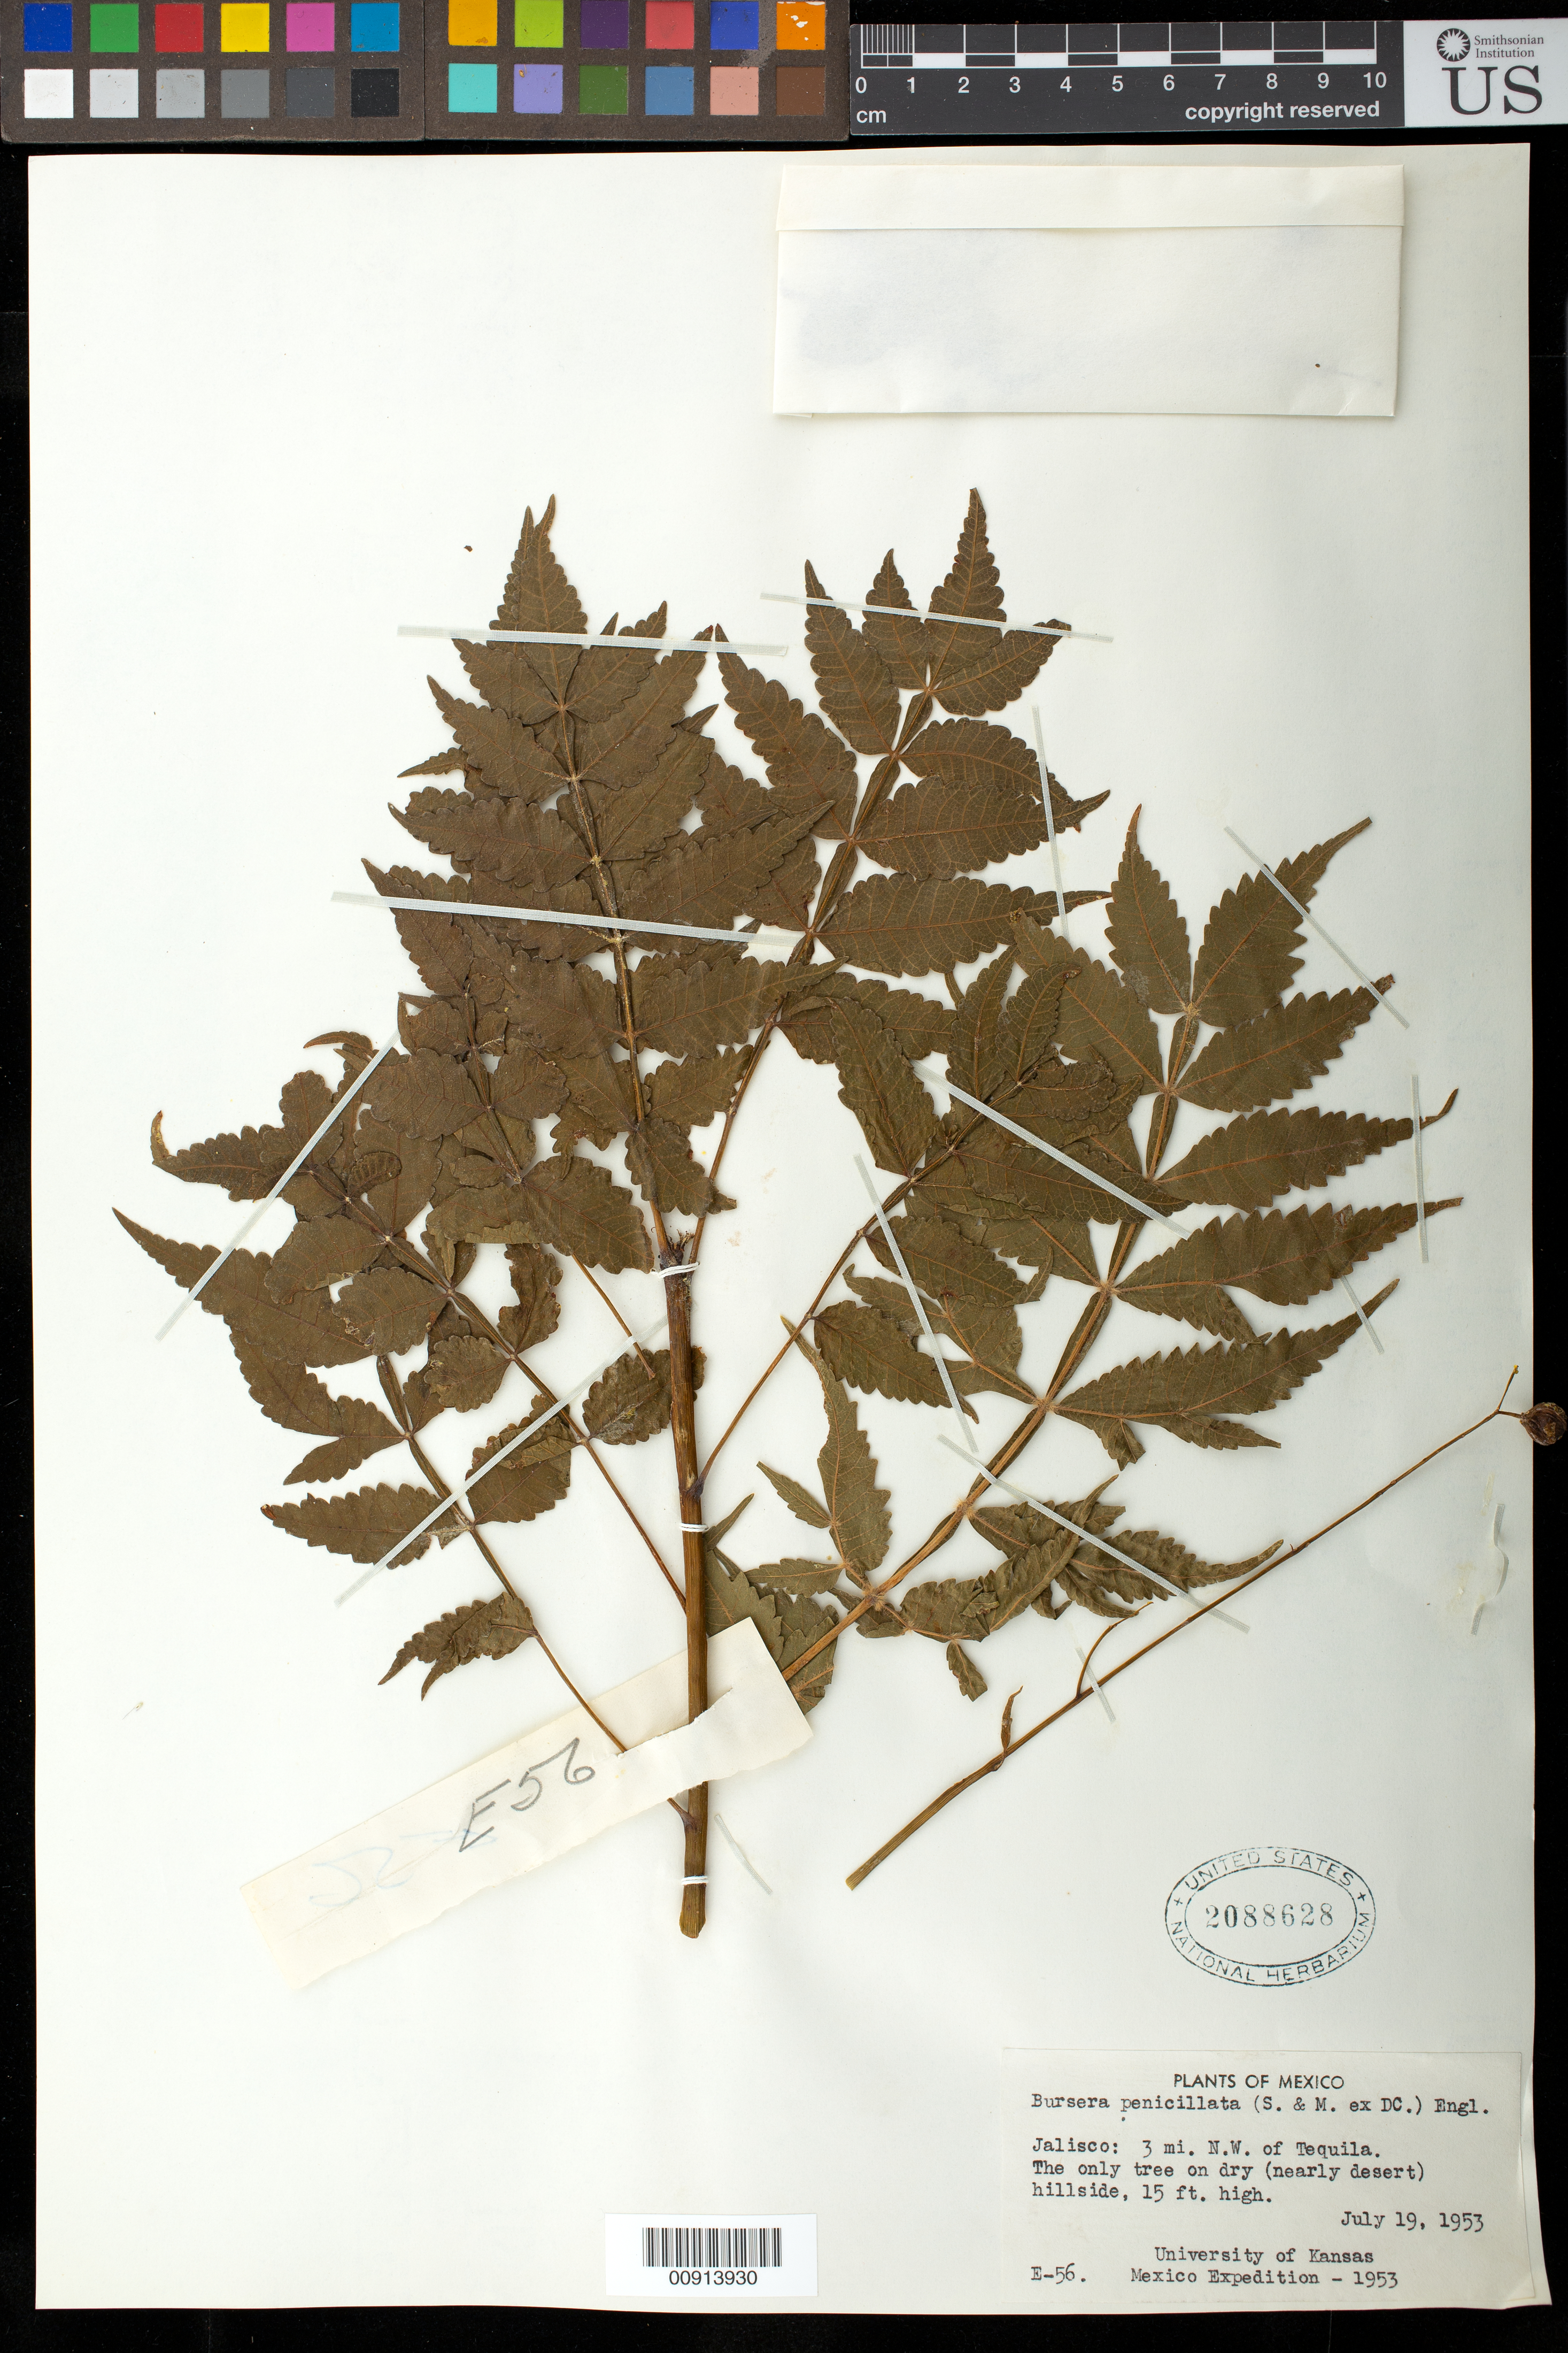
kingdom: Plantae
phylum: Tracheophyta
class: Magnoliopsida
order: Sapindales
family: Burseraceae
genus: Bursera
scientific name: Bursera penicillata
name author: (DC.) Engl.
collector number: E-56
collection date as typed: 19 Jul 1953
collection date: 1953-07-19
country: Mexico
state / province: Jalisco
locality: Jalisco: 3 mi. NW of Tequila.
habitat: On dry (nearly desert) hillside.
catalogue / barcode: US 2088628